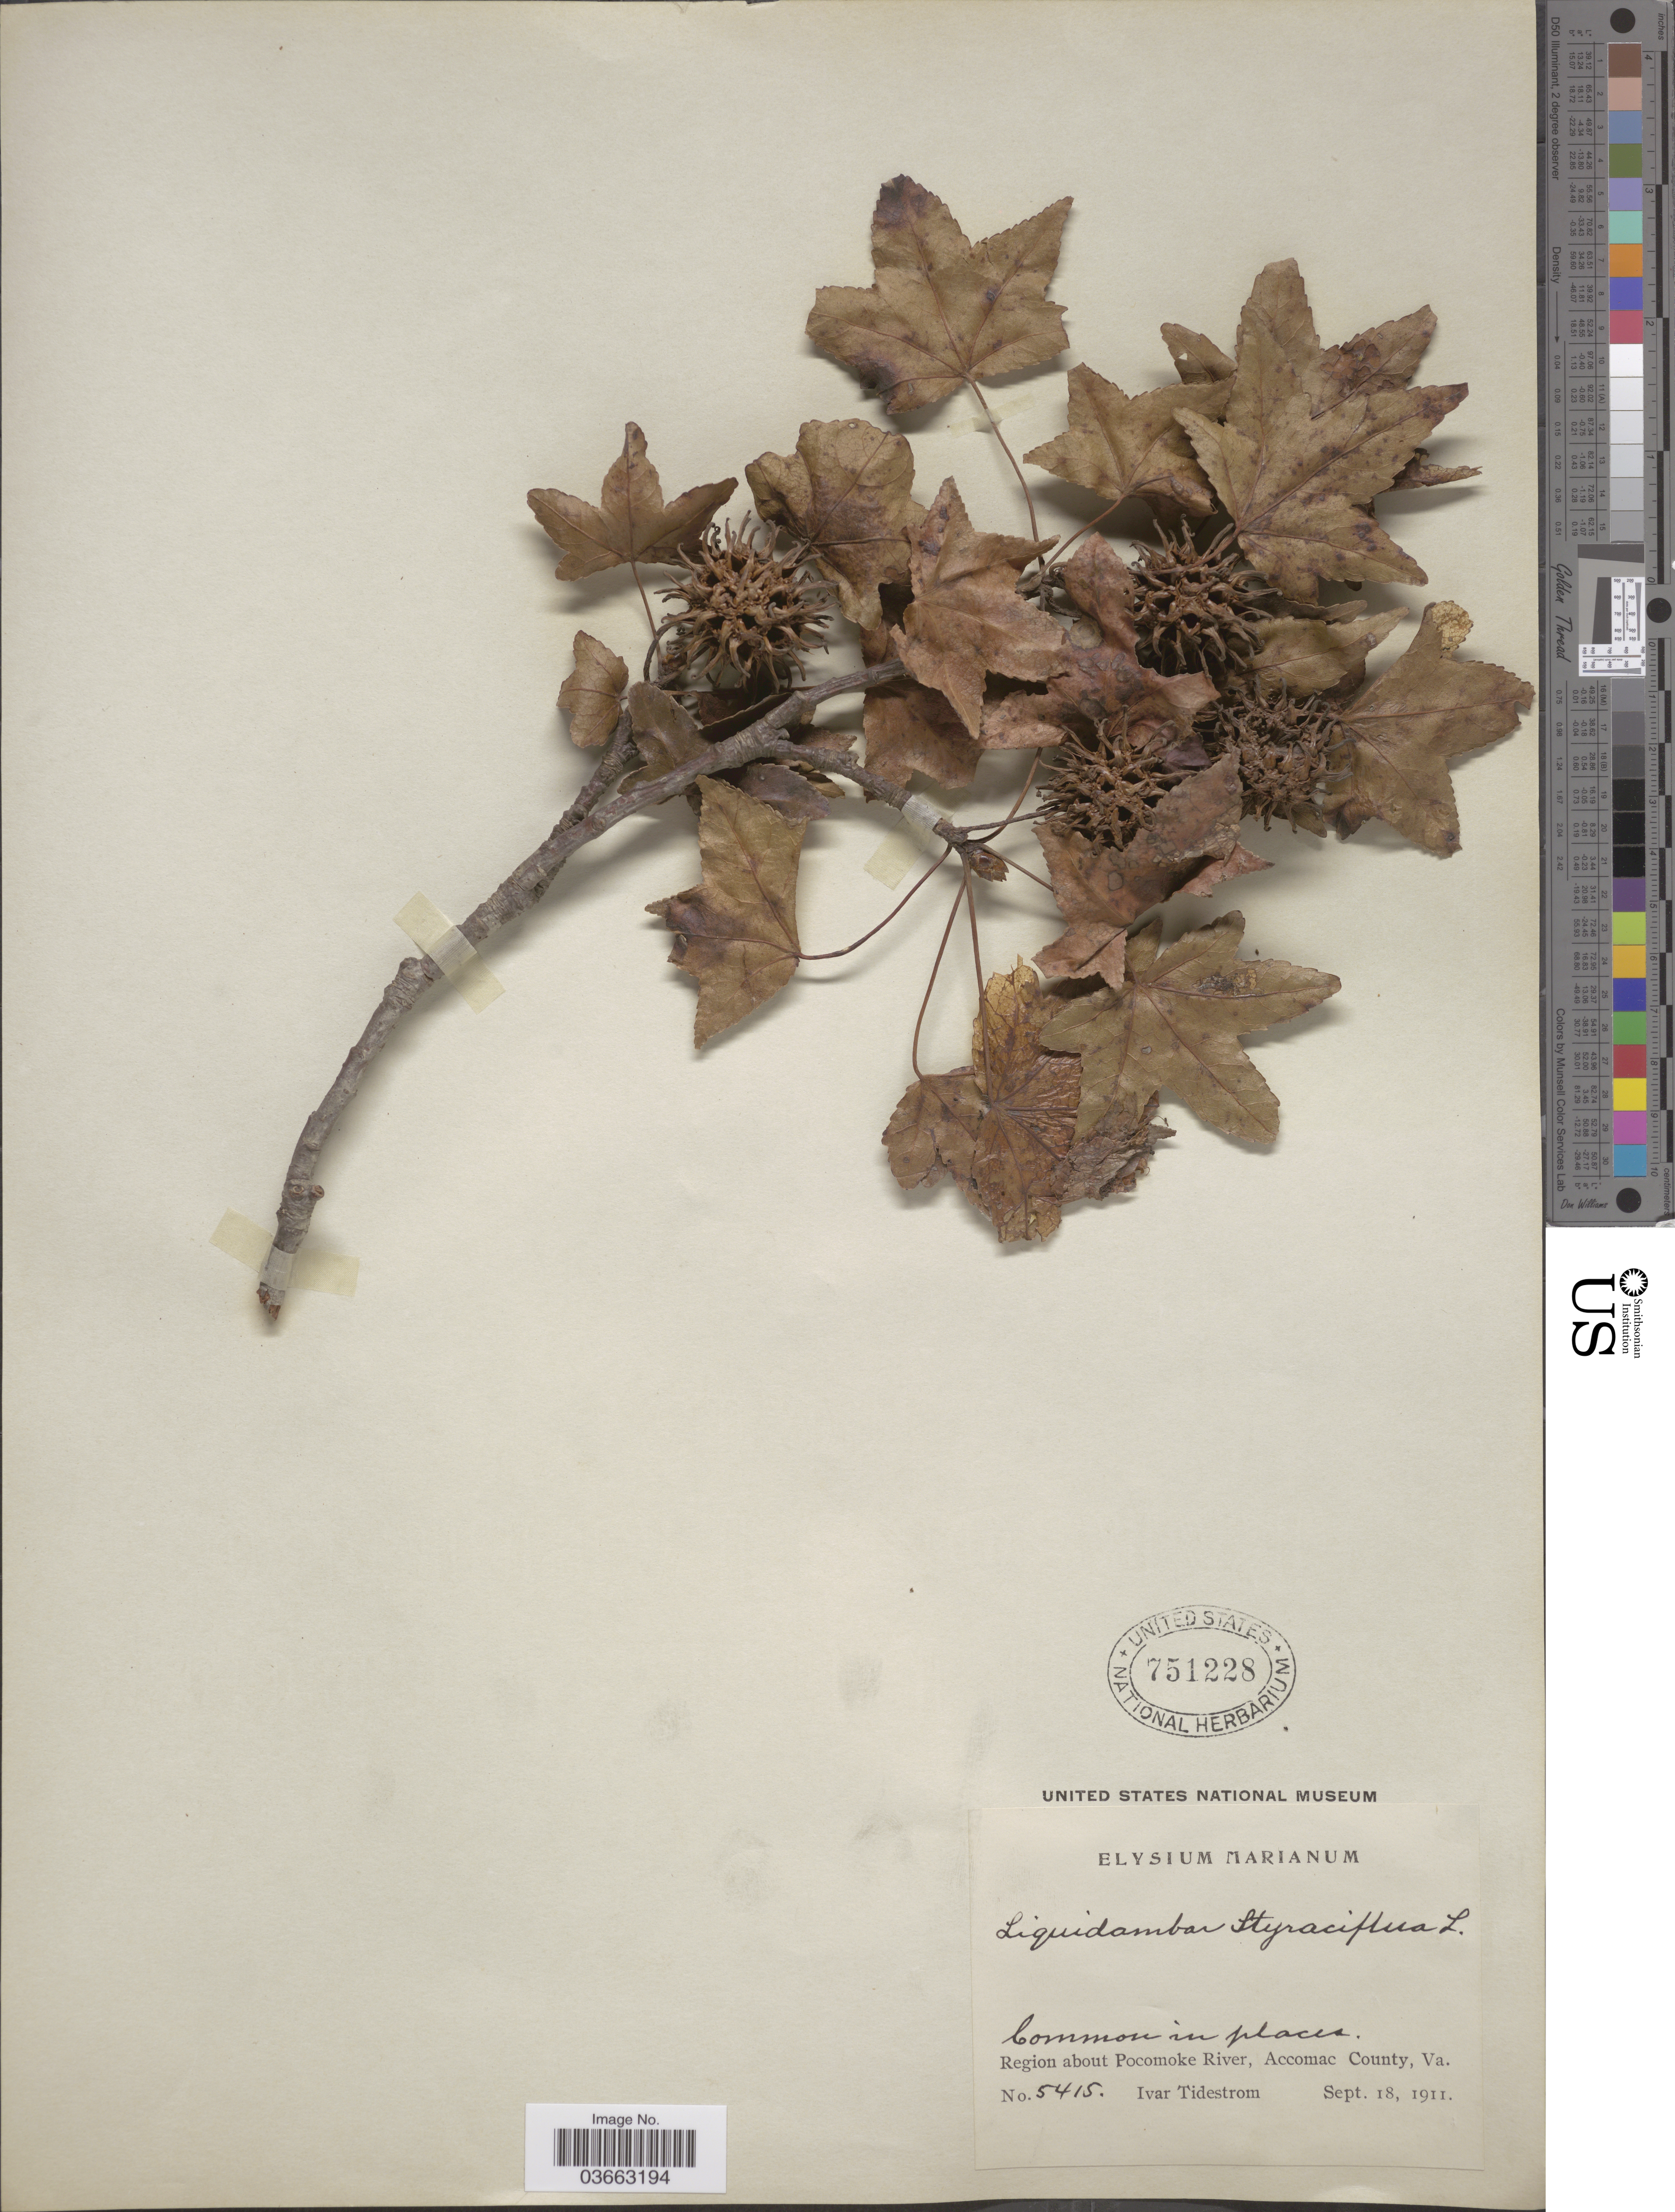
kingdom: Plantae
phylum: Tracheophyta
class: Magnoliopsida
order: Saxifragales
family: Altingiaceae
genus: Liquidambar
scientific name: Liquidambar styraciflua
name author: L.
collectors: I. F. Tidestrom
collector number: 5415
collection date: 1911-09-18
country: United States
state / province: Virginia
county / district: Accomack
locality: Region about Pocomoke River, Accomac County.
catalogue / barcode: US 751228